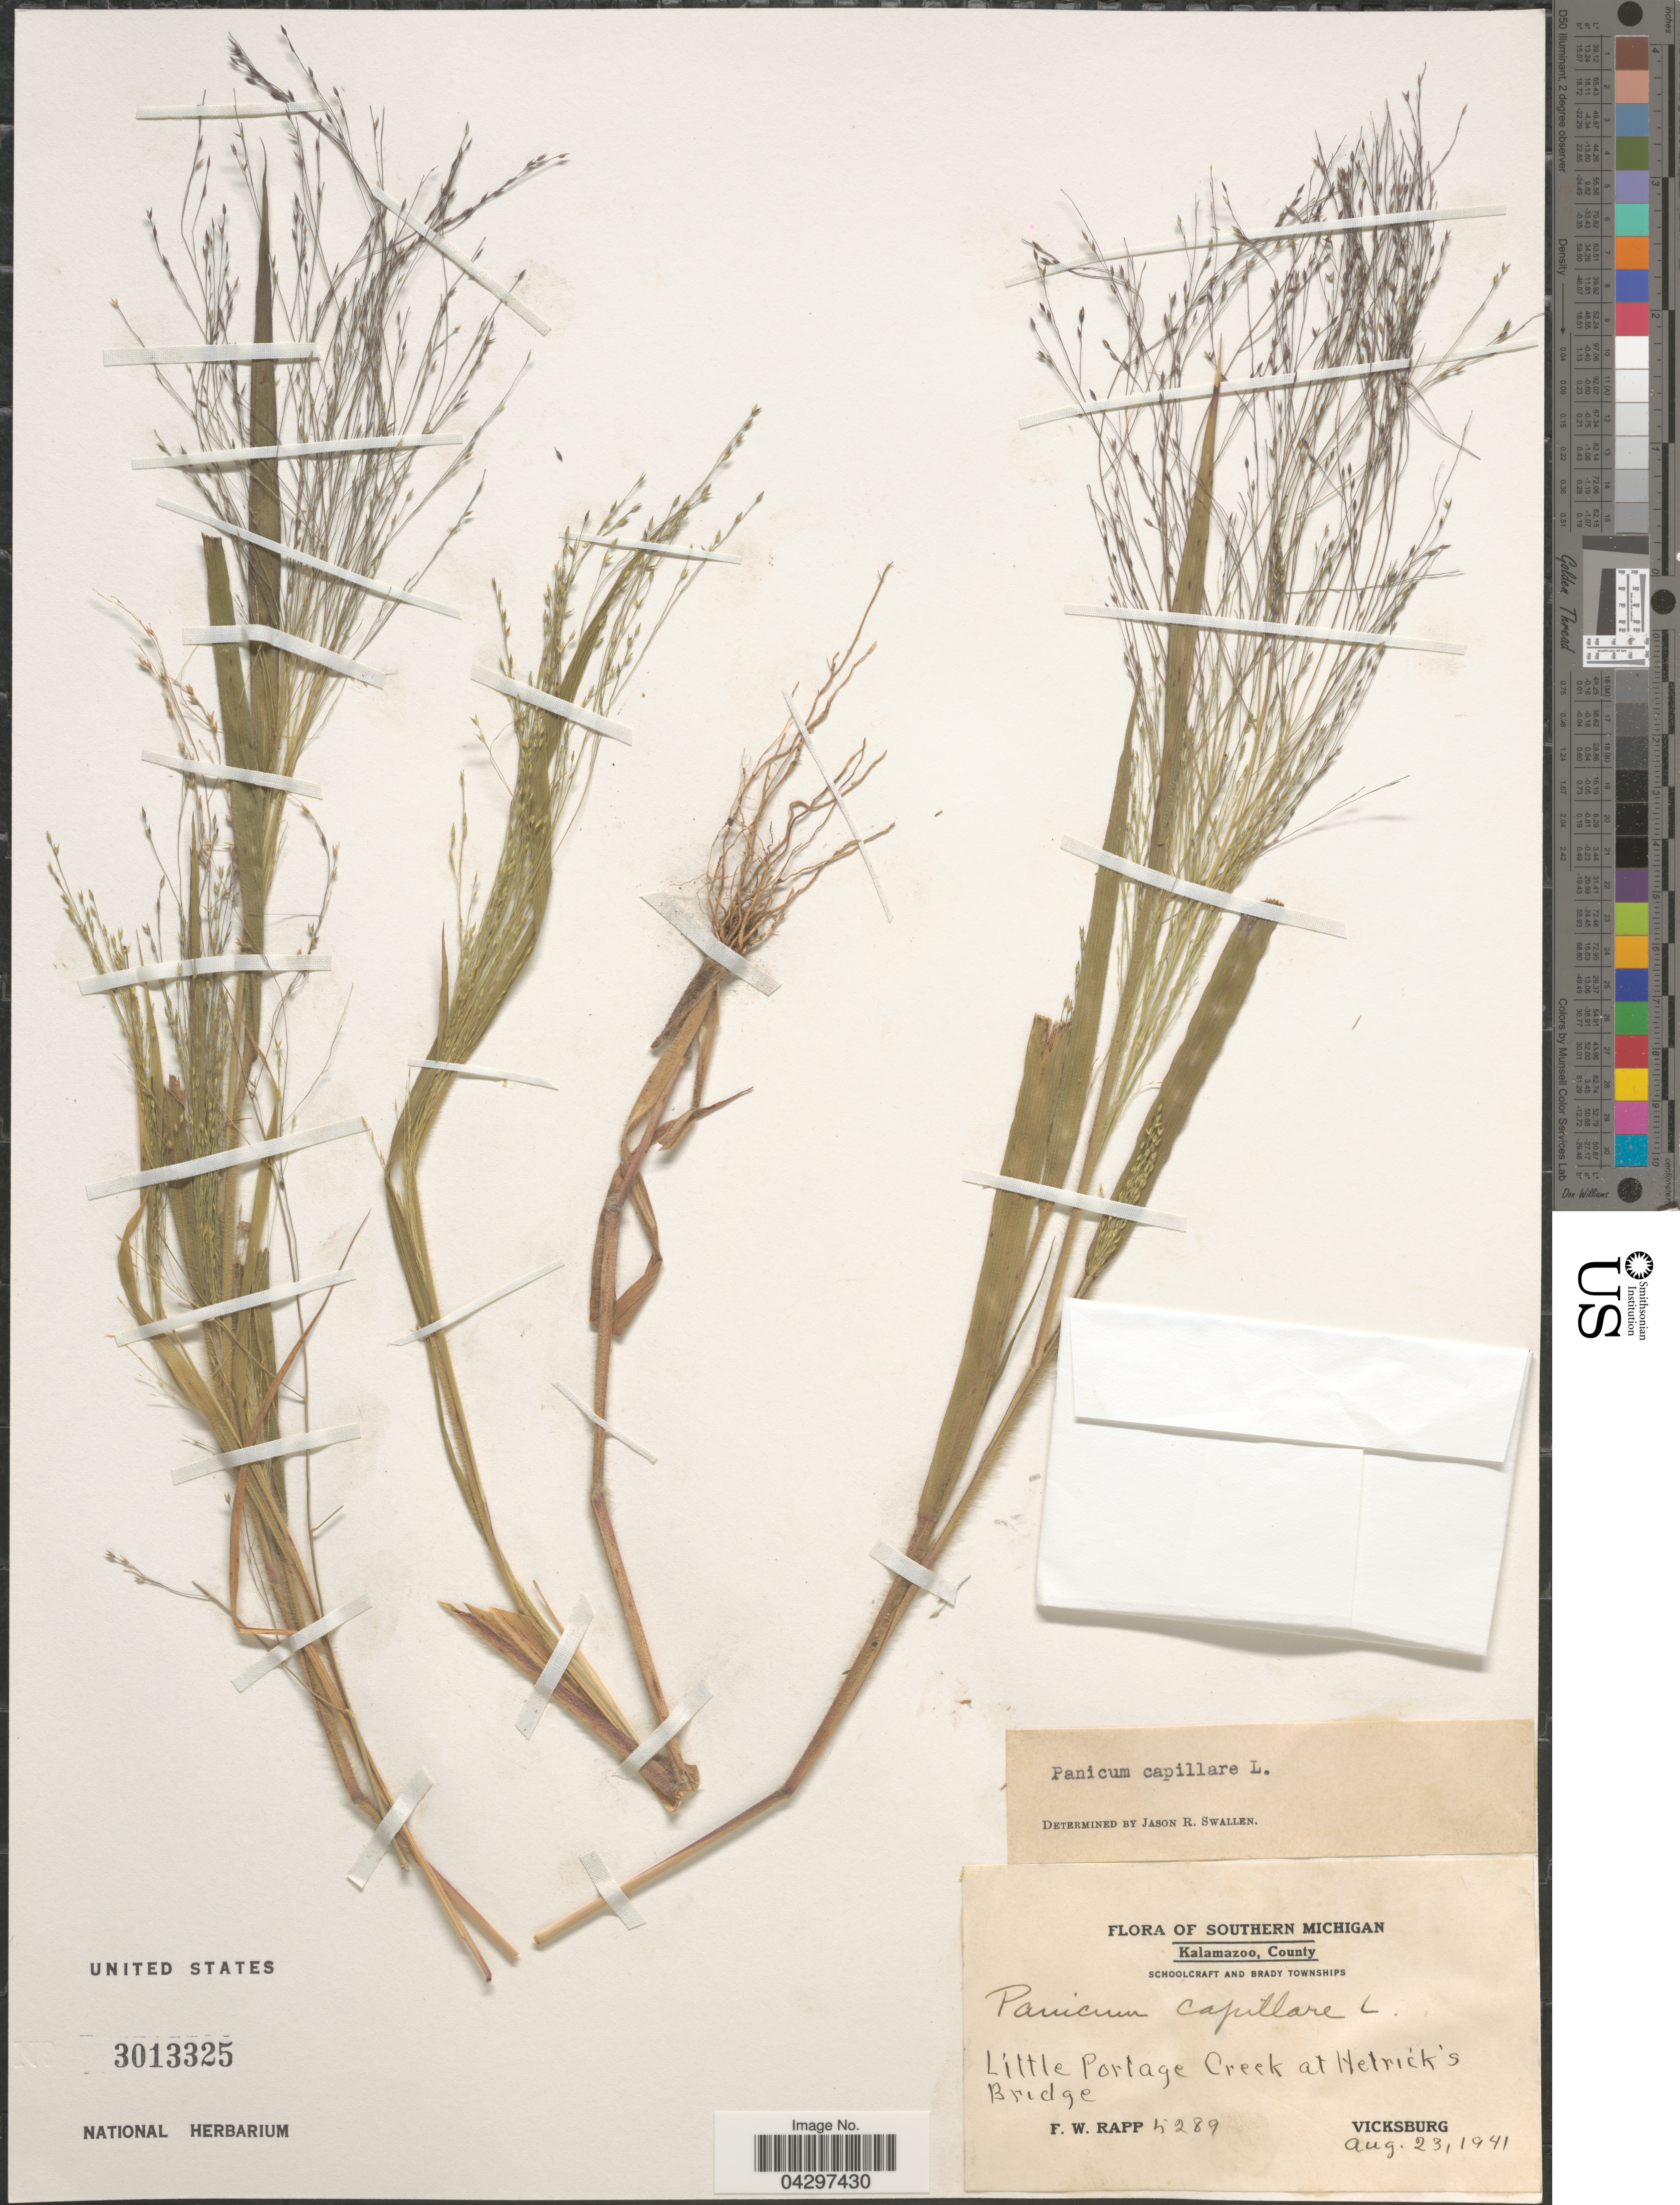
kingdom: Plantae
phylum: Tracheophyta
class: Liliopsida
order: Poales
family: Poaceae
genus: Panicum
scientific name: Panicum capillare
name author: L.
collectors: F. Rapp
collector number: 5289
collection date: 1941-08-23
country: United States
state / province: Michigan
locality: Southern Michigan. Kalamazoo, County. Little Portage Creek at Hetrick´s Bridge. Vicksburg [unsure placement].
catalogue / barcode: US 3013325